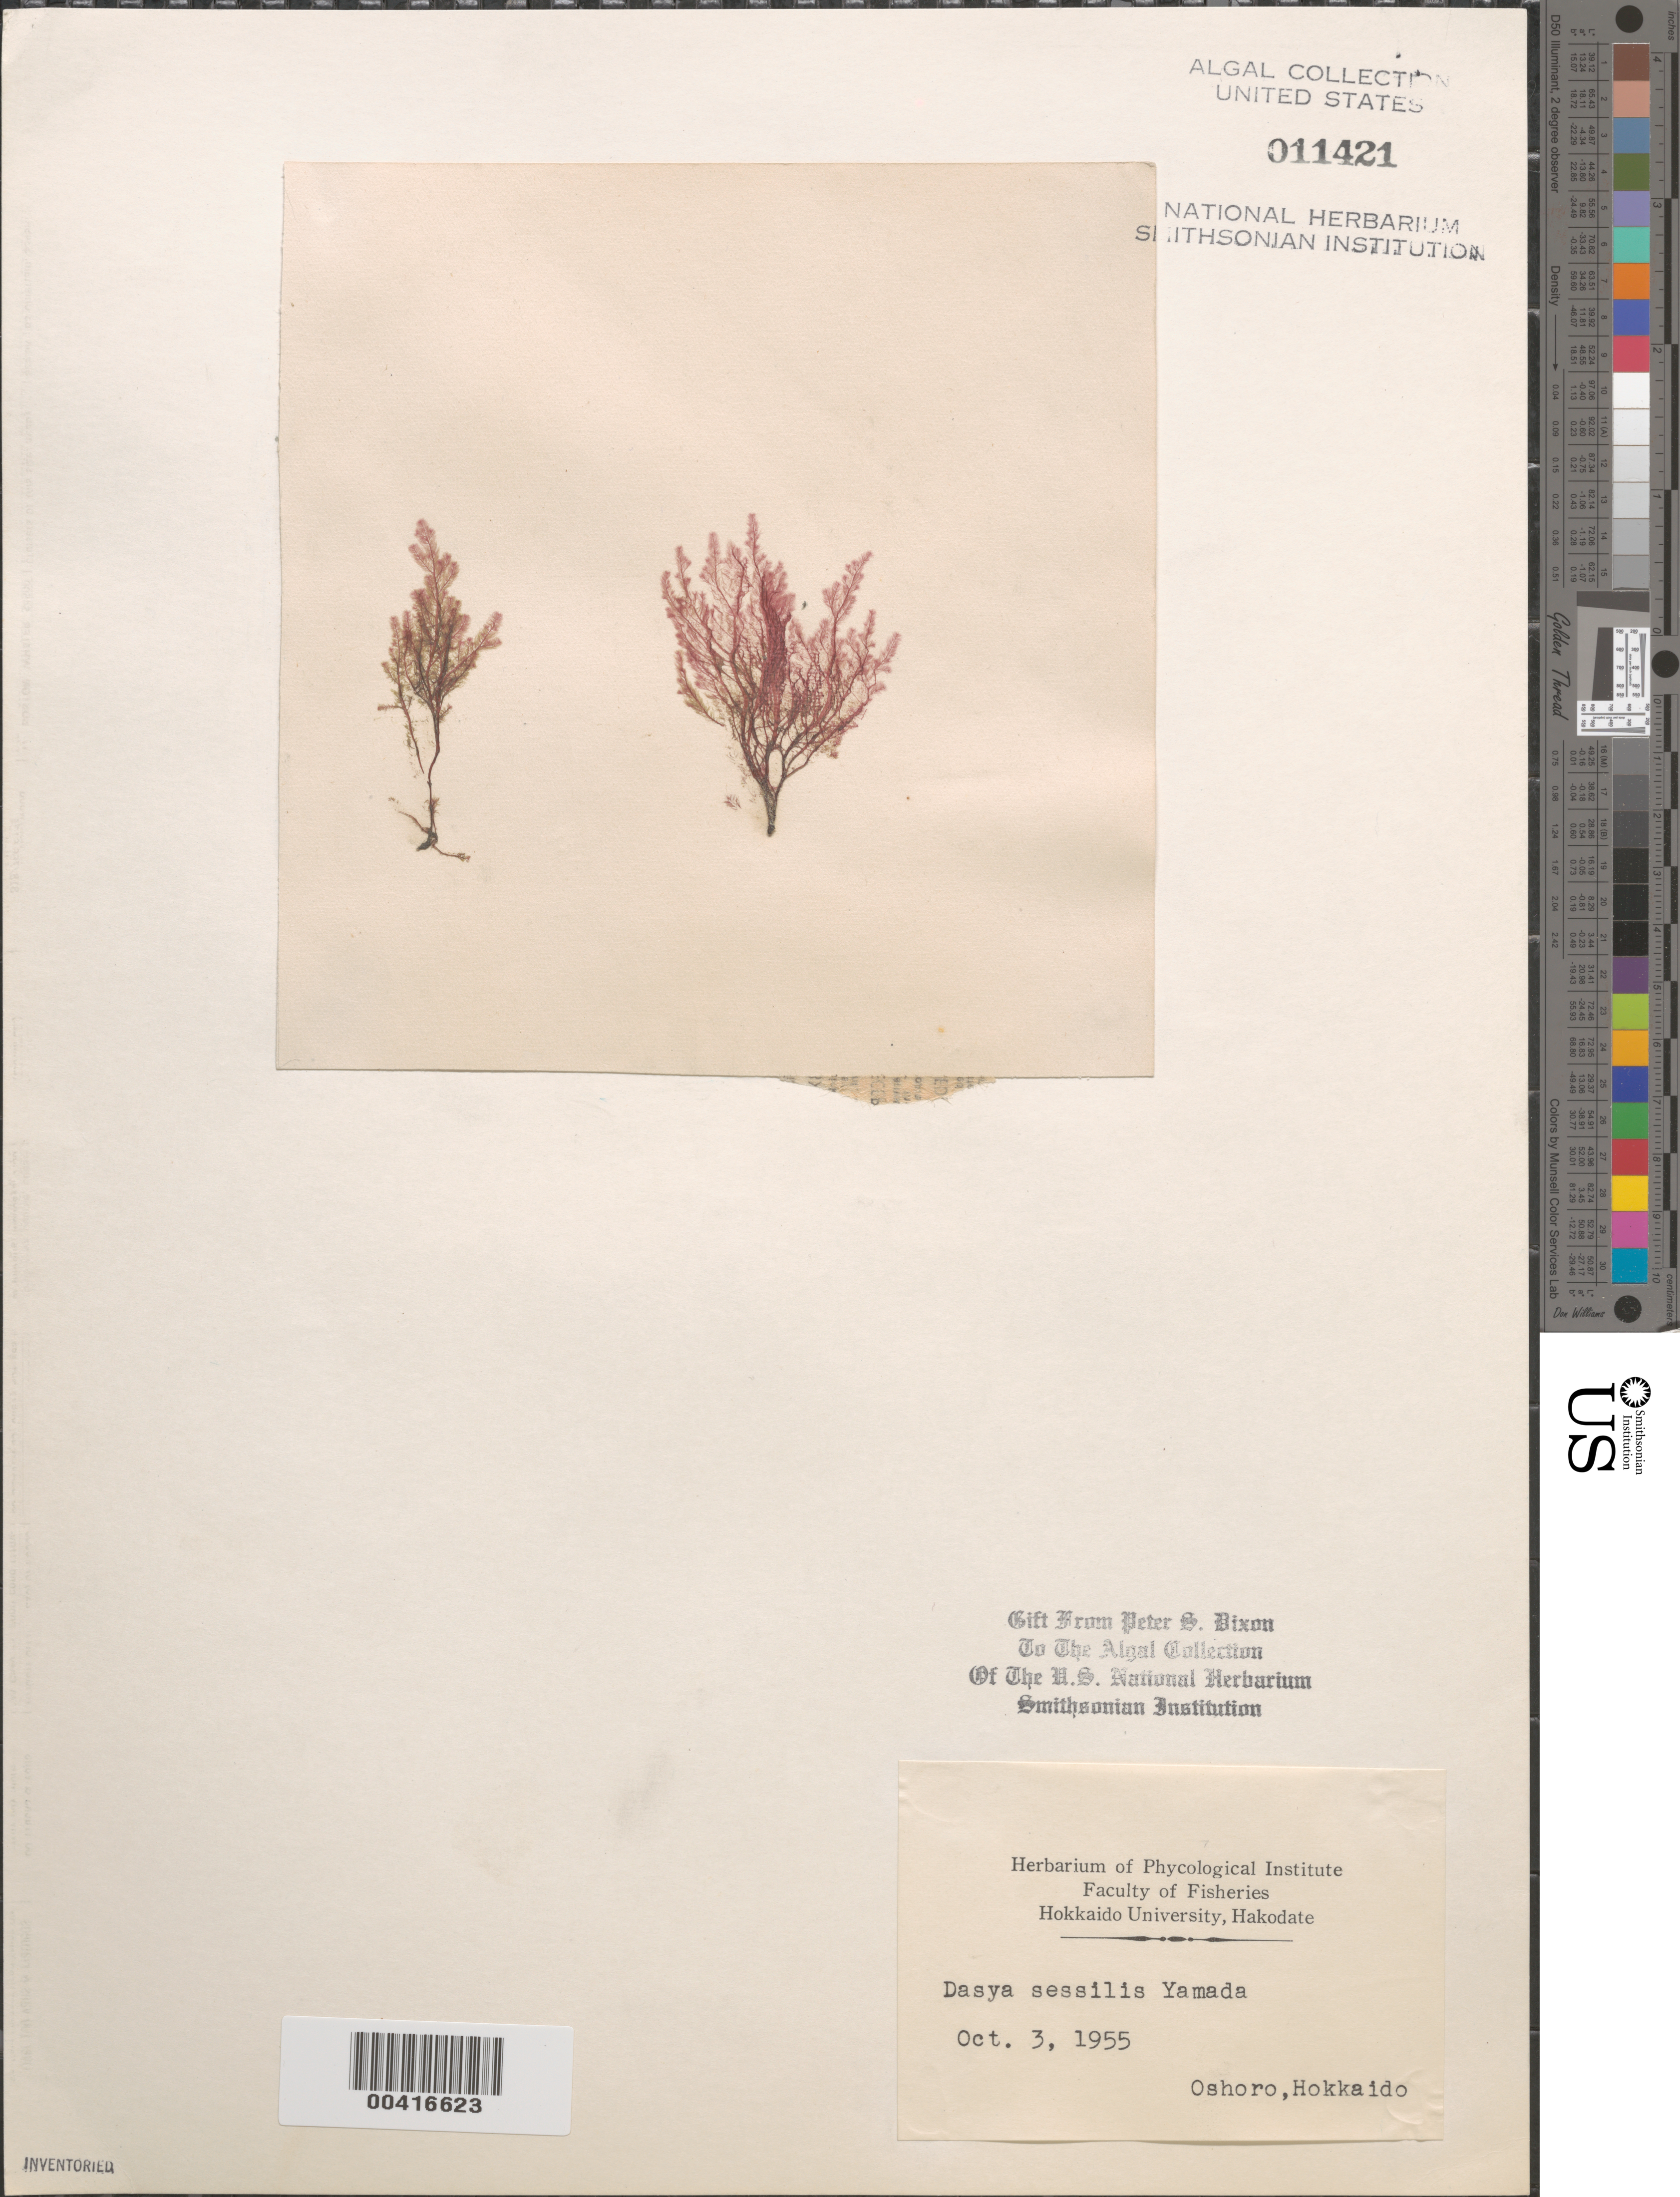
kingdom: Plantae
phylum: Rhodophyta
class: Florideophyceae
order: Ceramiales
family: Dasyaceae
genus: Dasysiphonia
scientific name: Dasysiphonia sessilis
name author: (Yamada) M.M.Cassidy et al.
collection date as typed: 03 Oct 1955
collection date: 1955-10-03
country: Japan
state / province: Hokkaido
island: Hokkaido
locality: Oshoro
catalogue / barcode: US 11421